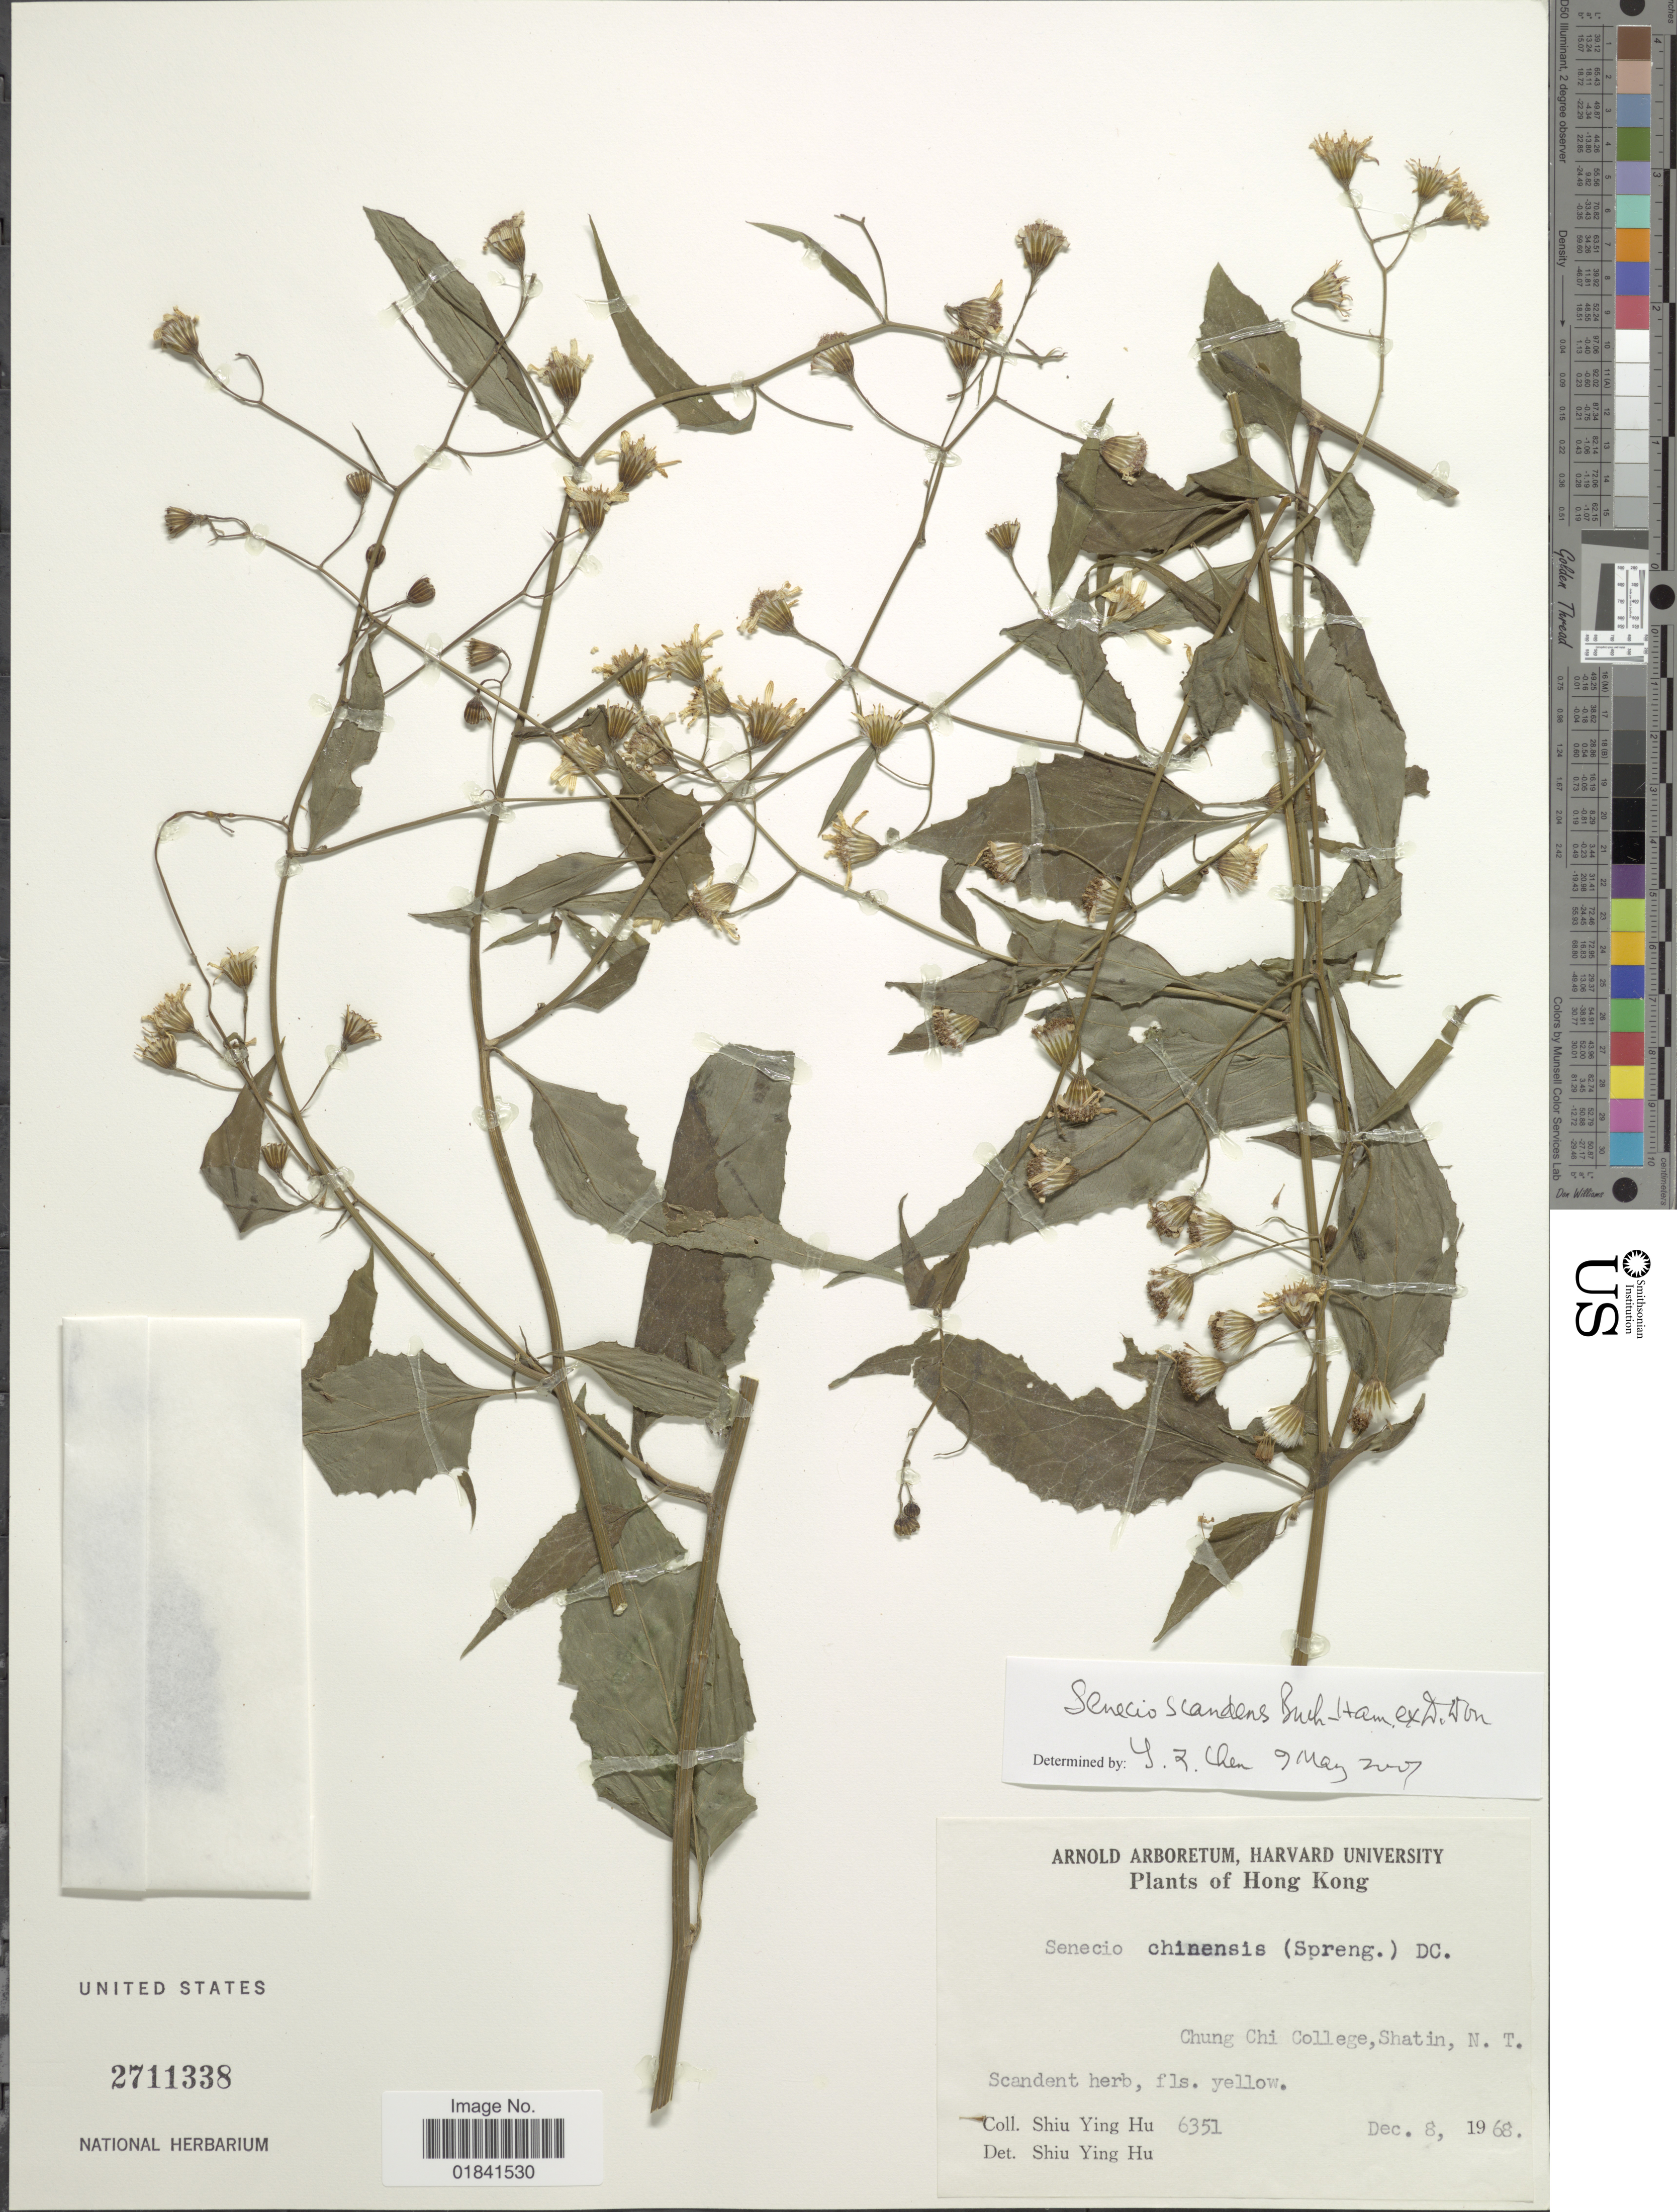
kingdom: Plantae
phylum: Tracheophyta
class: Magnoliopsida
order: Asterales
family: Asteraceae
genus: Senecio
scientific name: Senecio scandens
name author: Buch.-Ham. ex D. Don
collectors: S. Y. Hu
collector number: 6351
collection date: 1968-12-08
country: China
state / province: Hong Kong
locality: Chung Chi College, Shatin, N. T.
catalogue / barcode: US 2711338